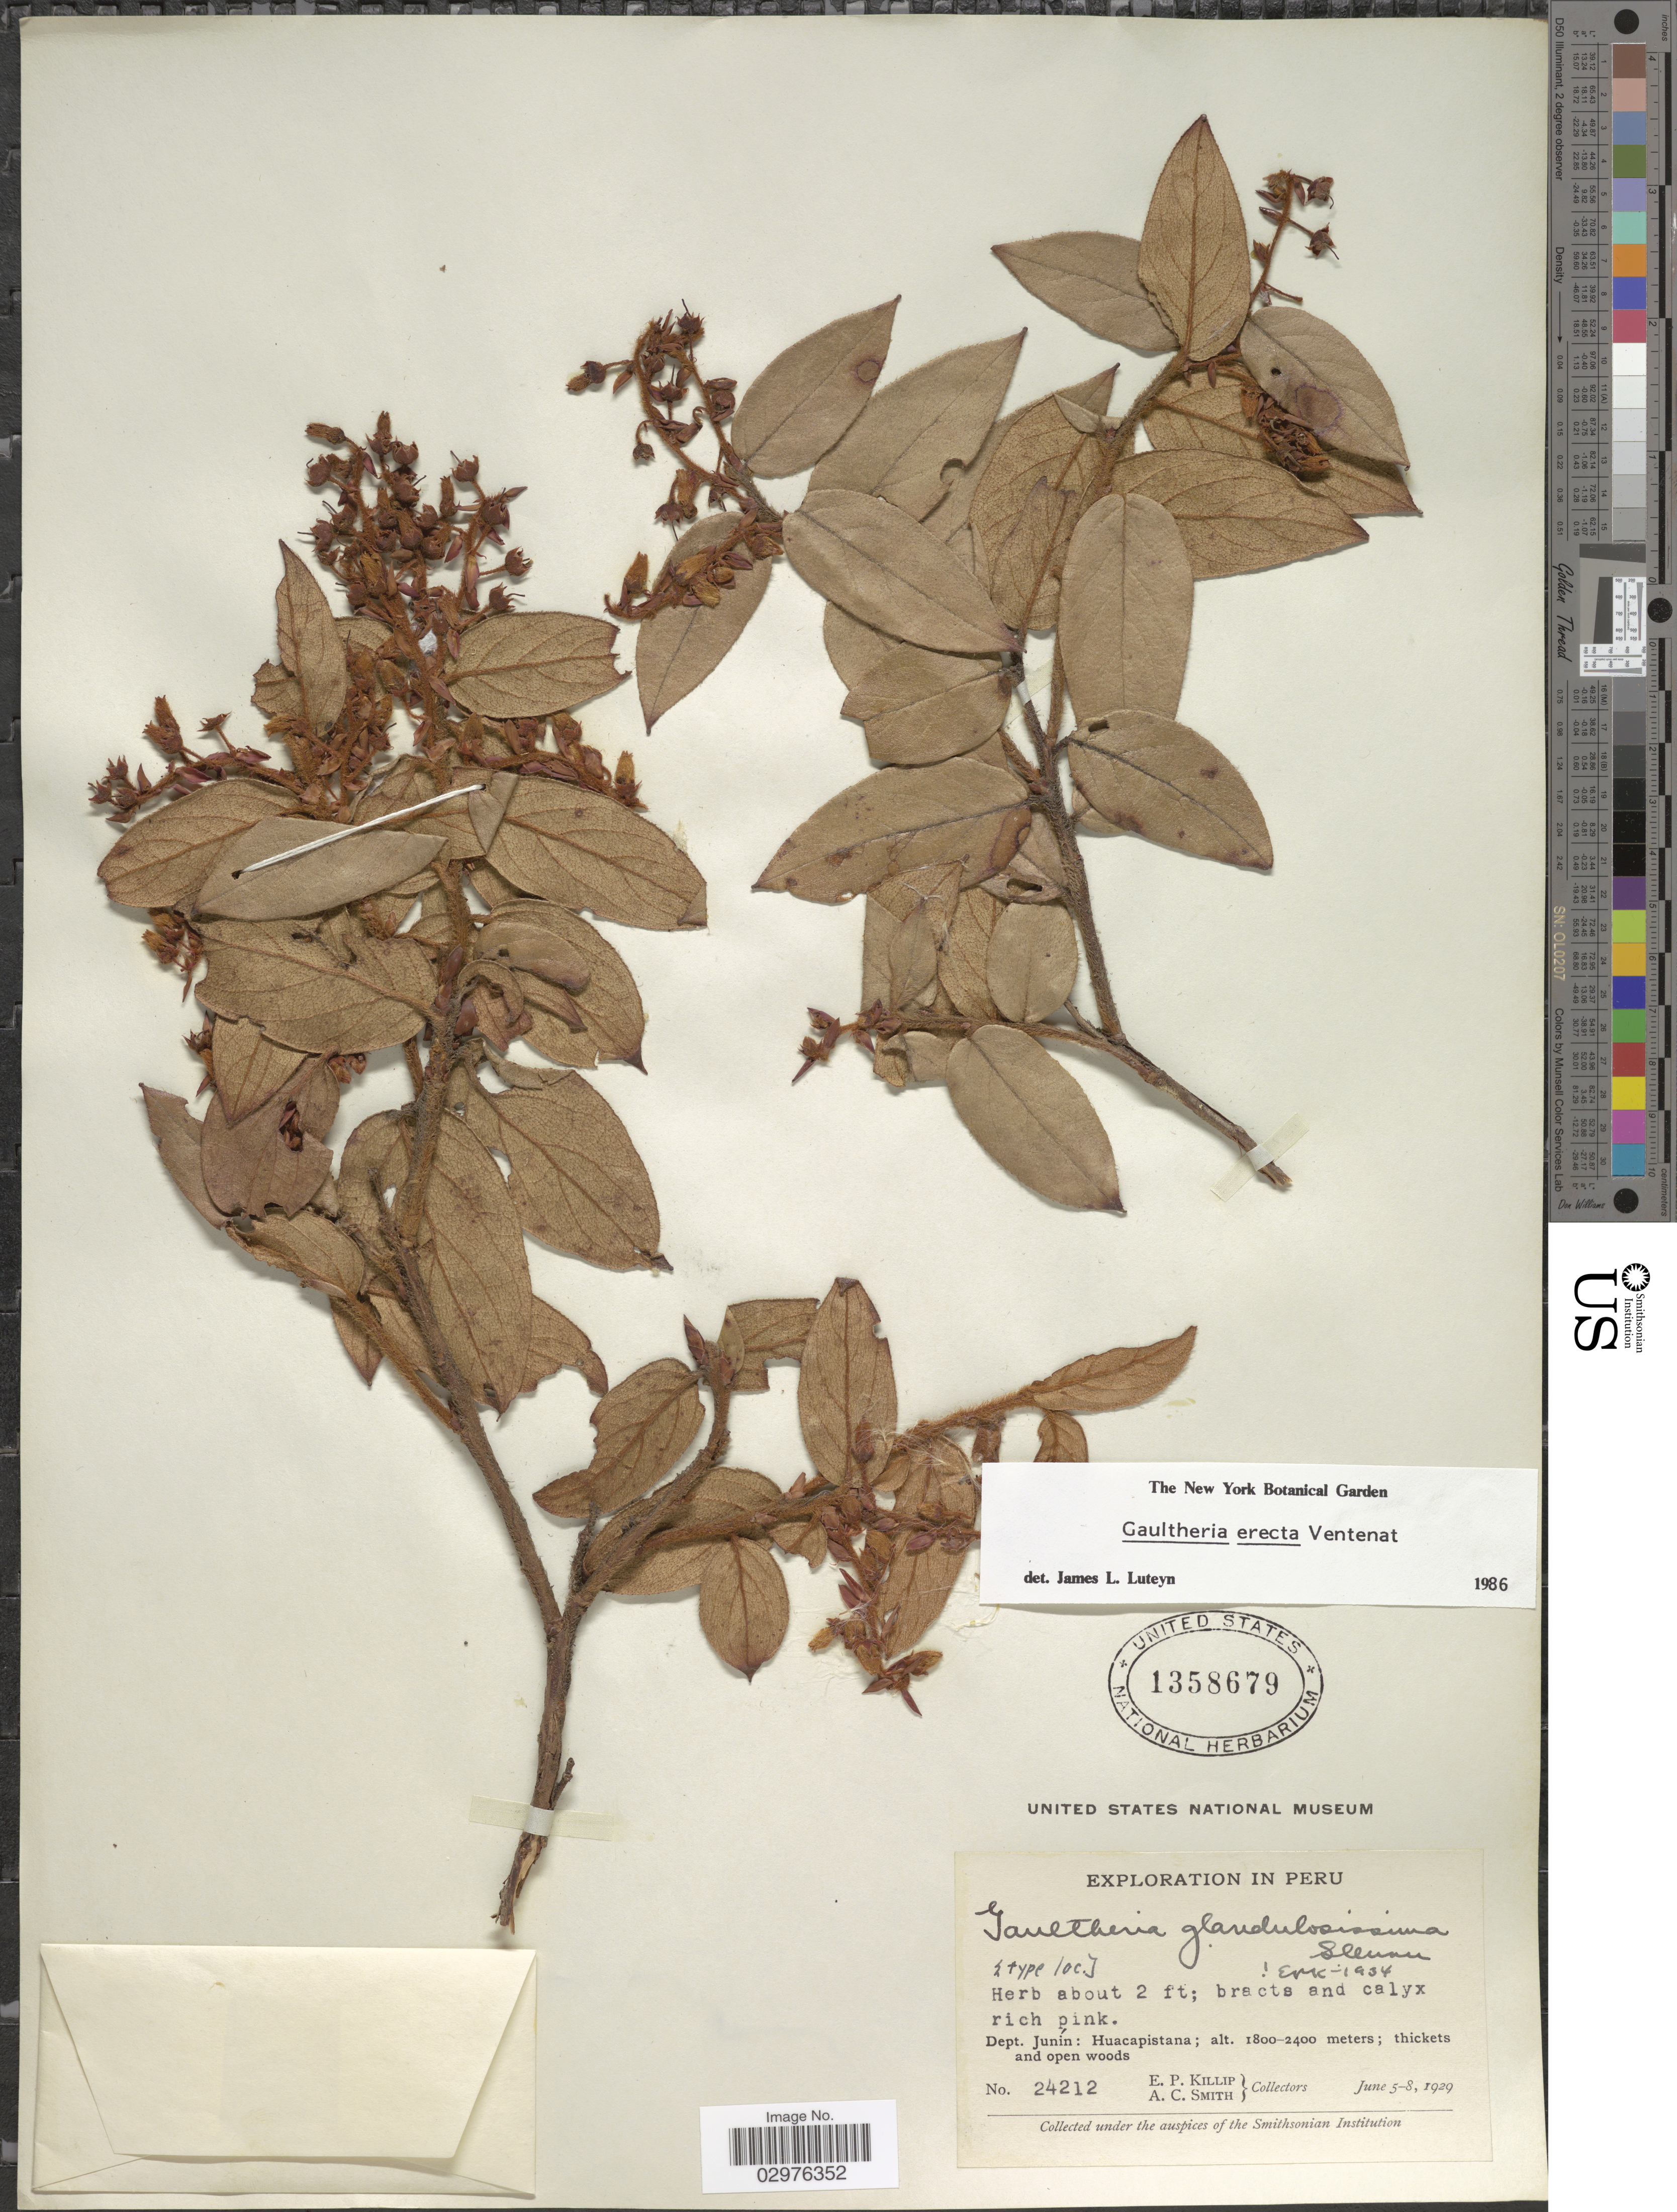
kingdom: Plantae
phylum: Tracheophyta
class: Magnoliopsida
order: Ericales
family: Ericaceae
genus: Gaultheria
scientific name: Gaultheria erecta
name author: Vent.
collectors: E. P. Killip & A. C. Smith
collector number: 24212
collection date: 1929-06-05/1929-06-08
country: Peru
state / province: Junín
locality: Dept. Junín: Huacapistana; thickets and open woods.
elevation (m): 1800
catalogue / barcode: US 1358679